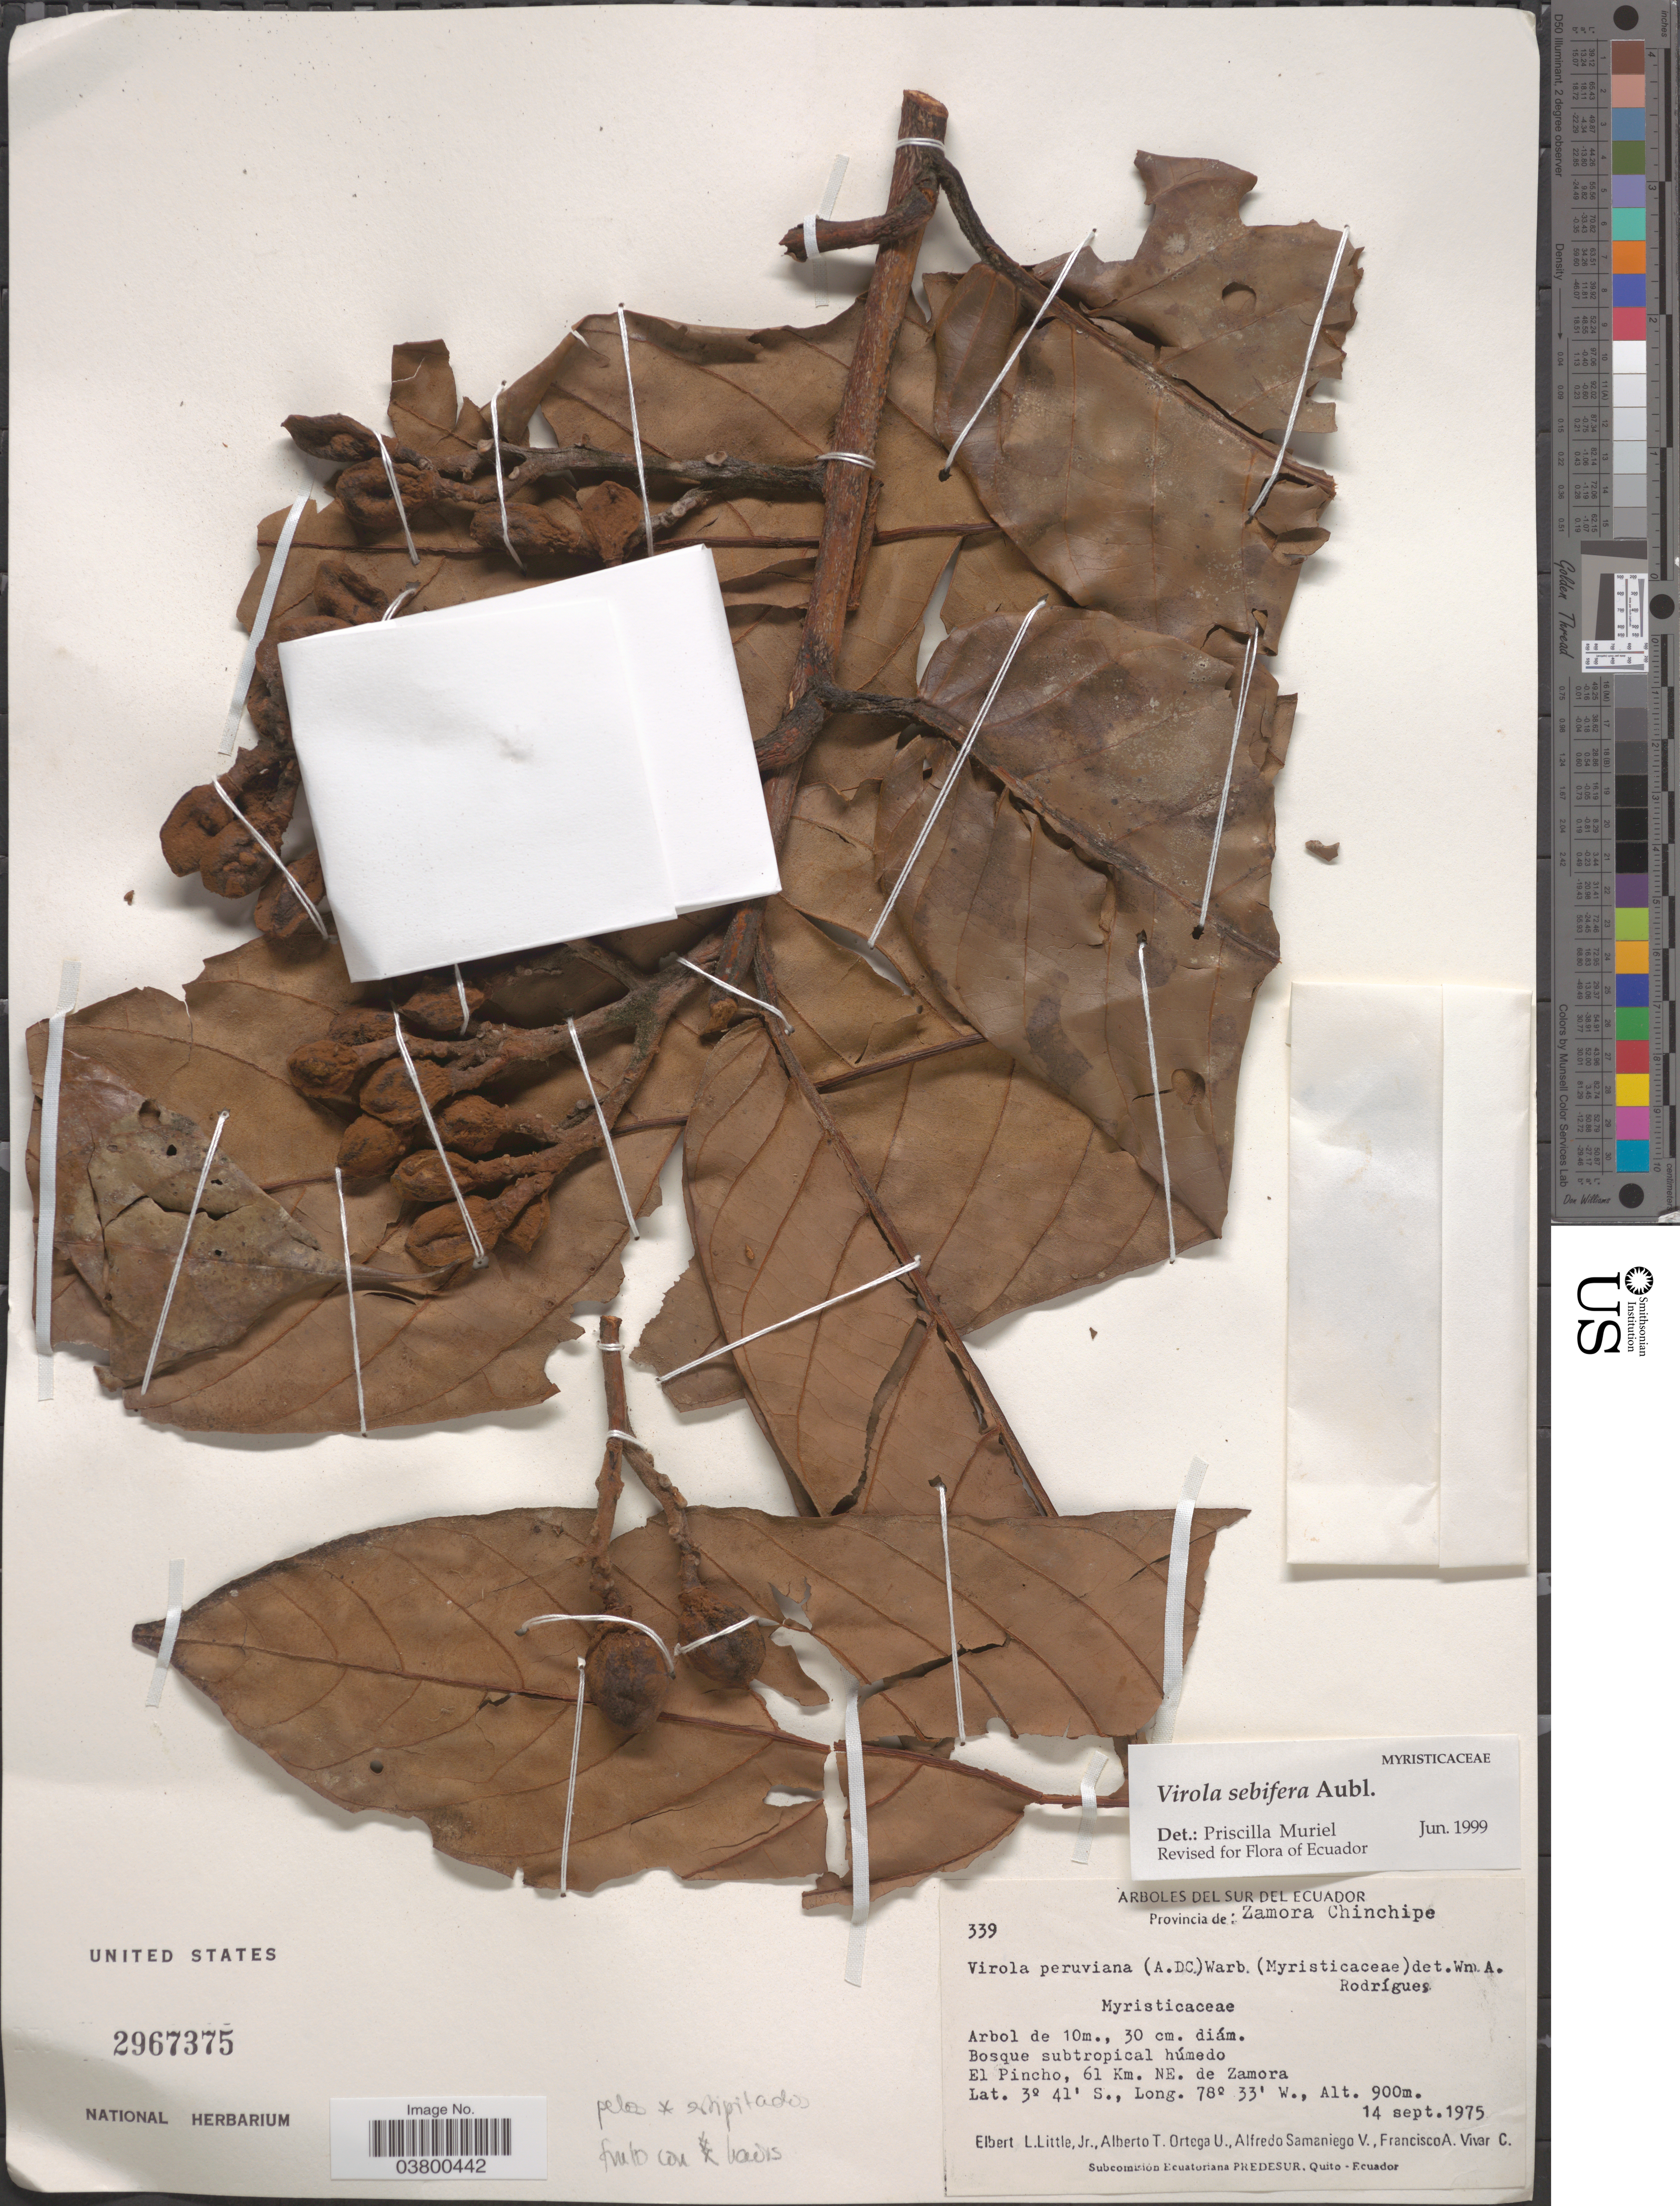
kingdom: Plantae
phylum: Tracheophyta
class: Magnoliopsida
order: Magnoliales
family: Myristicaceae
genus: Virola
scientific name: Virola sebifera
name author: Aubl.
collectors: E. L. Little, A. T. Ortega U., A. V. Samaniego & F. A. Vivar C.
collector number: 339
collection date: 1975-09-14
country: Ecuador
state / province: Zamora-Chinchipe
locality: El Pincho, 61 Km. NE. de Zamora.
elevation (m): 900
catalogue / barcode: US 2967375